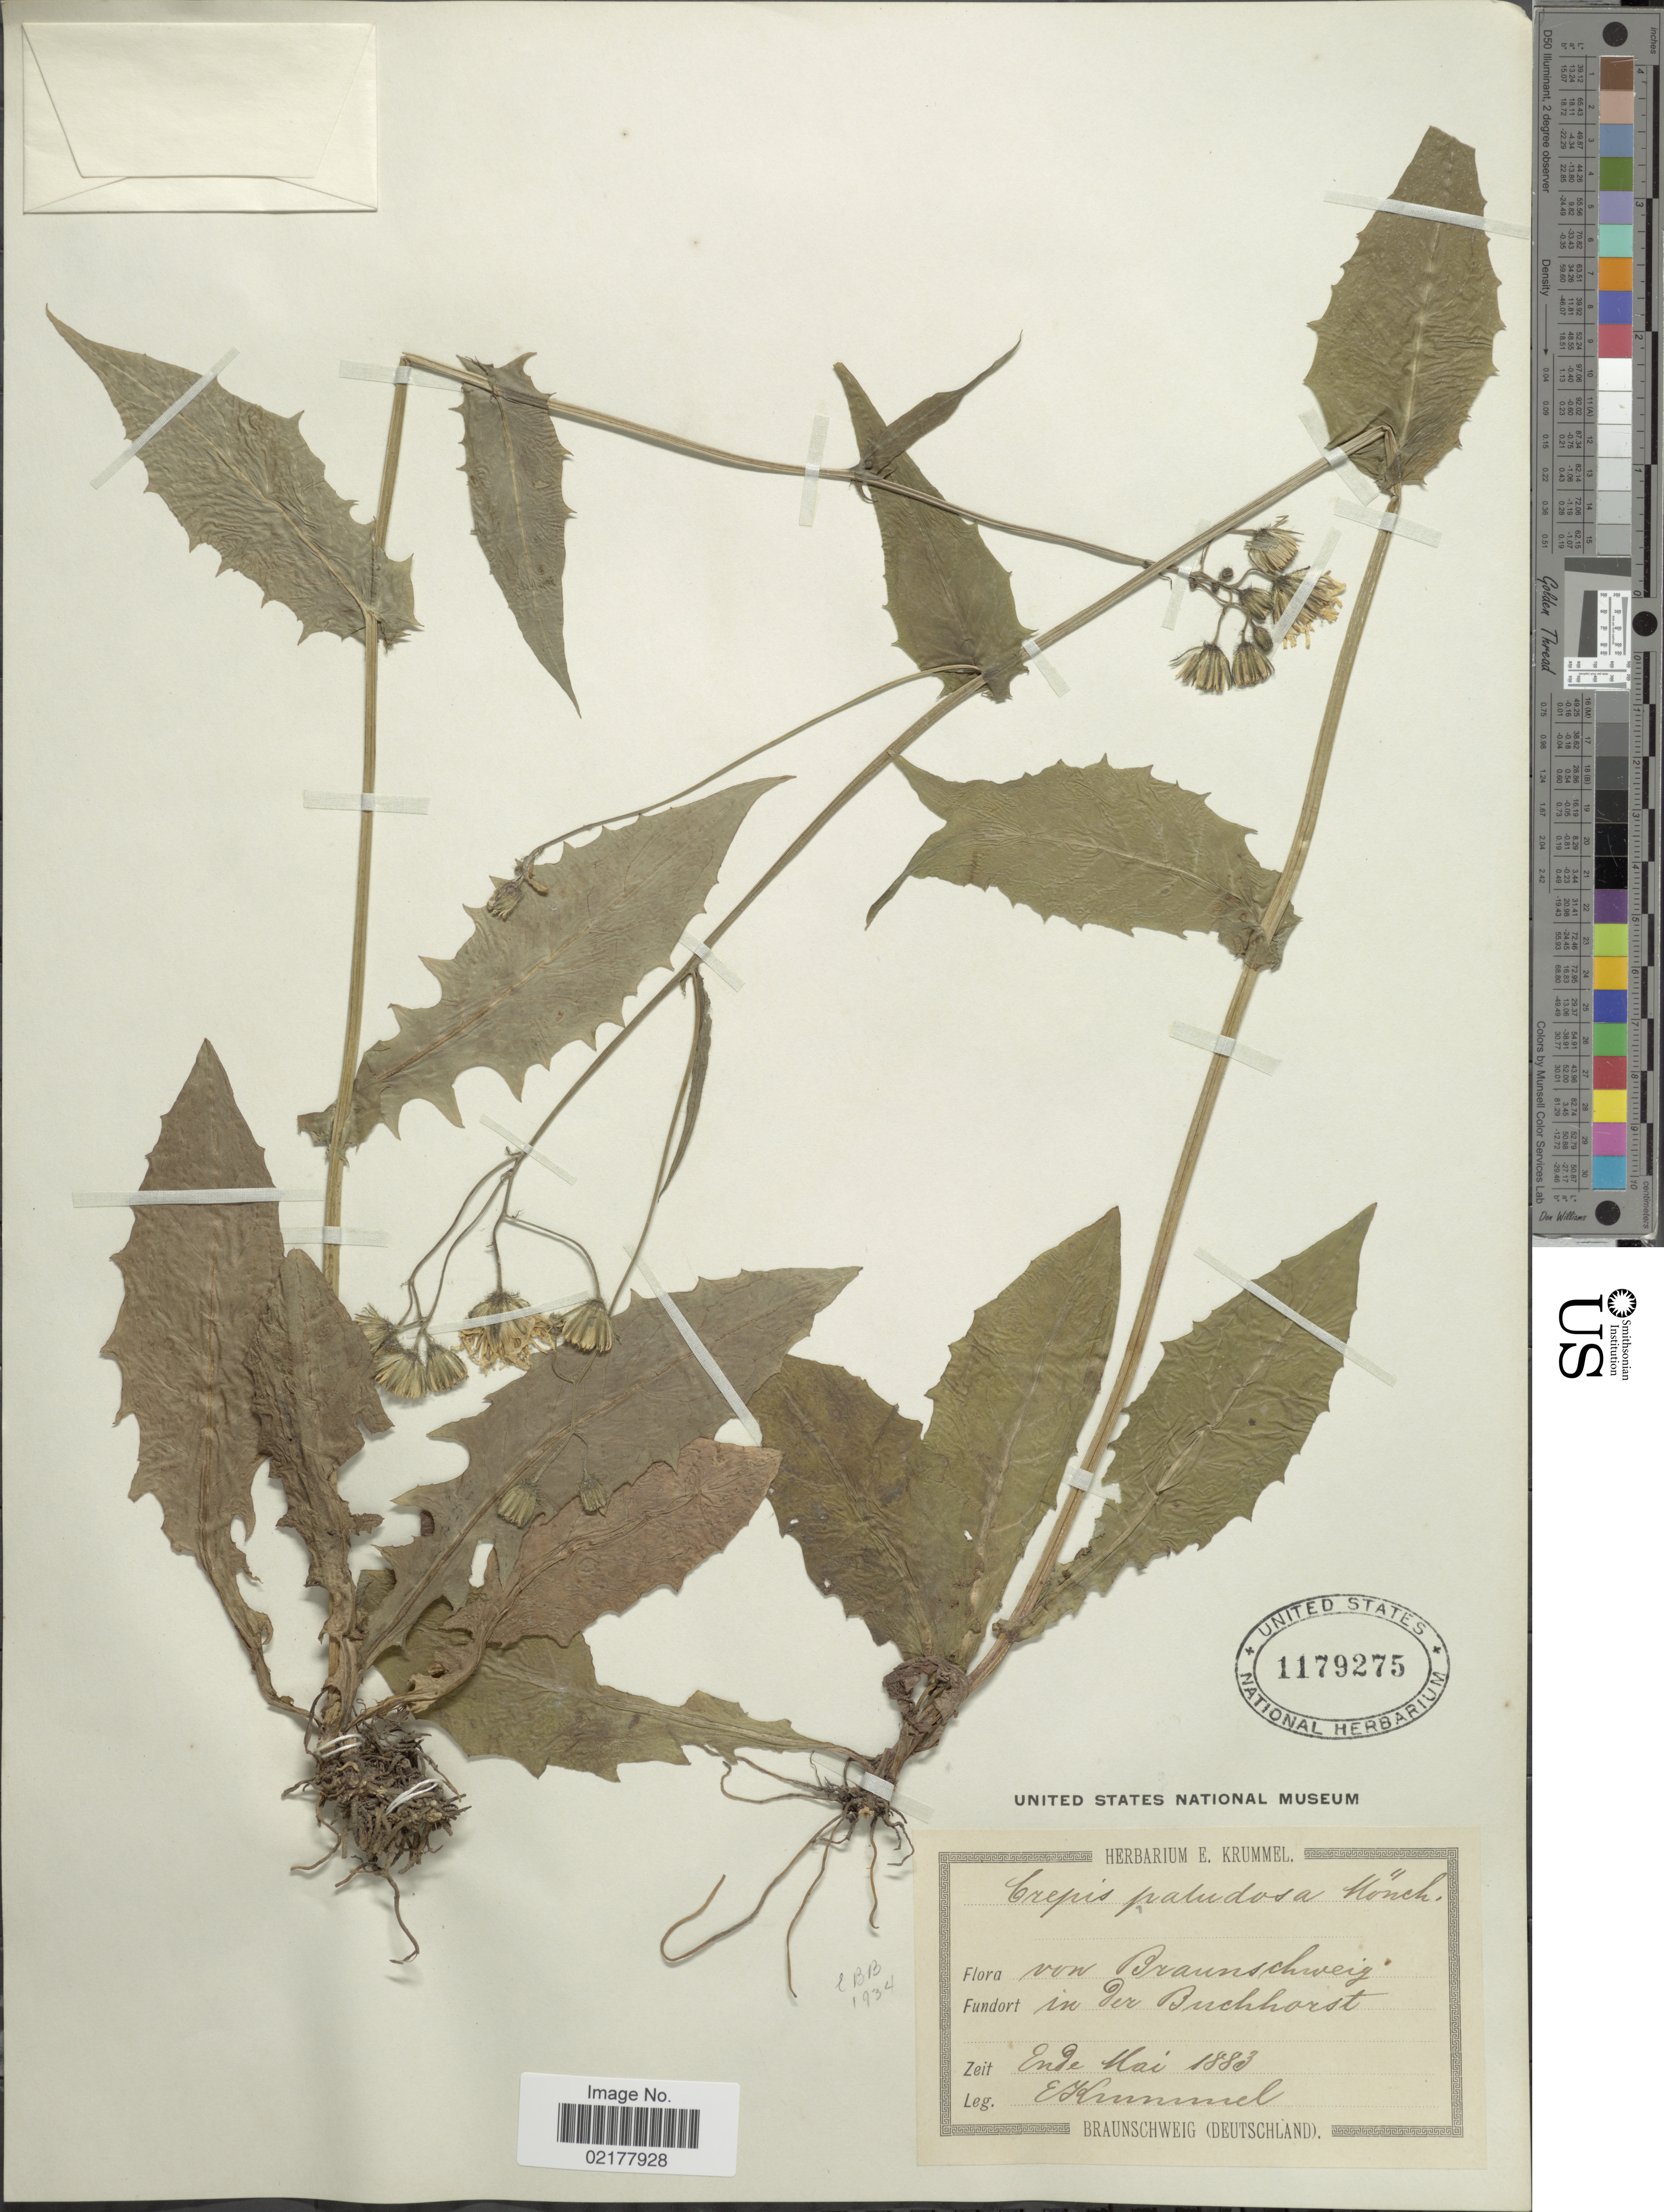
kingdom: Plantae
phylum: Tracheophyta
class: Magnoliopsida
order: Asterales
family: Asteraceae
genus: Crepis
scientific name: Crepis paludosa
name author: (L.) Moench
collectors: E. Krummel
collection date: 1883-05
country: Germany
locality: Braunschweig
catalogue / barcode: US 1179275